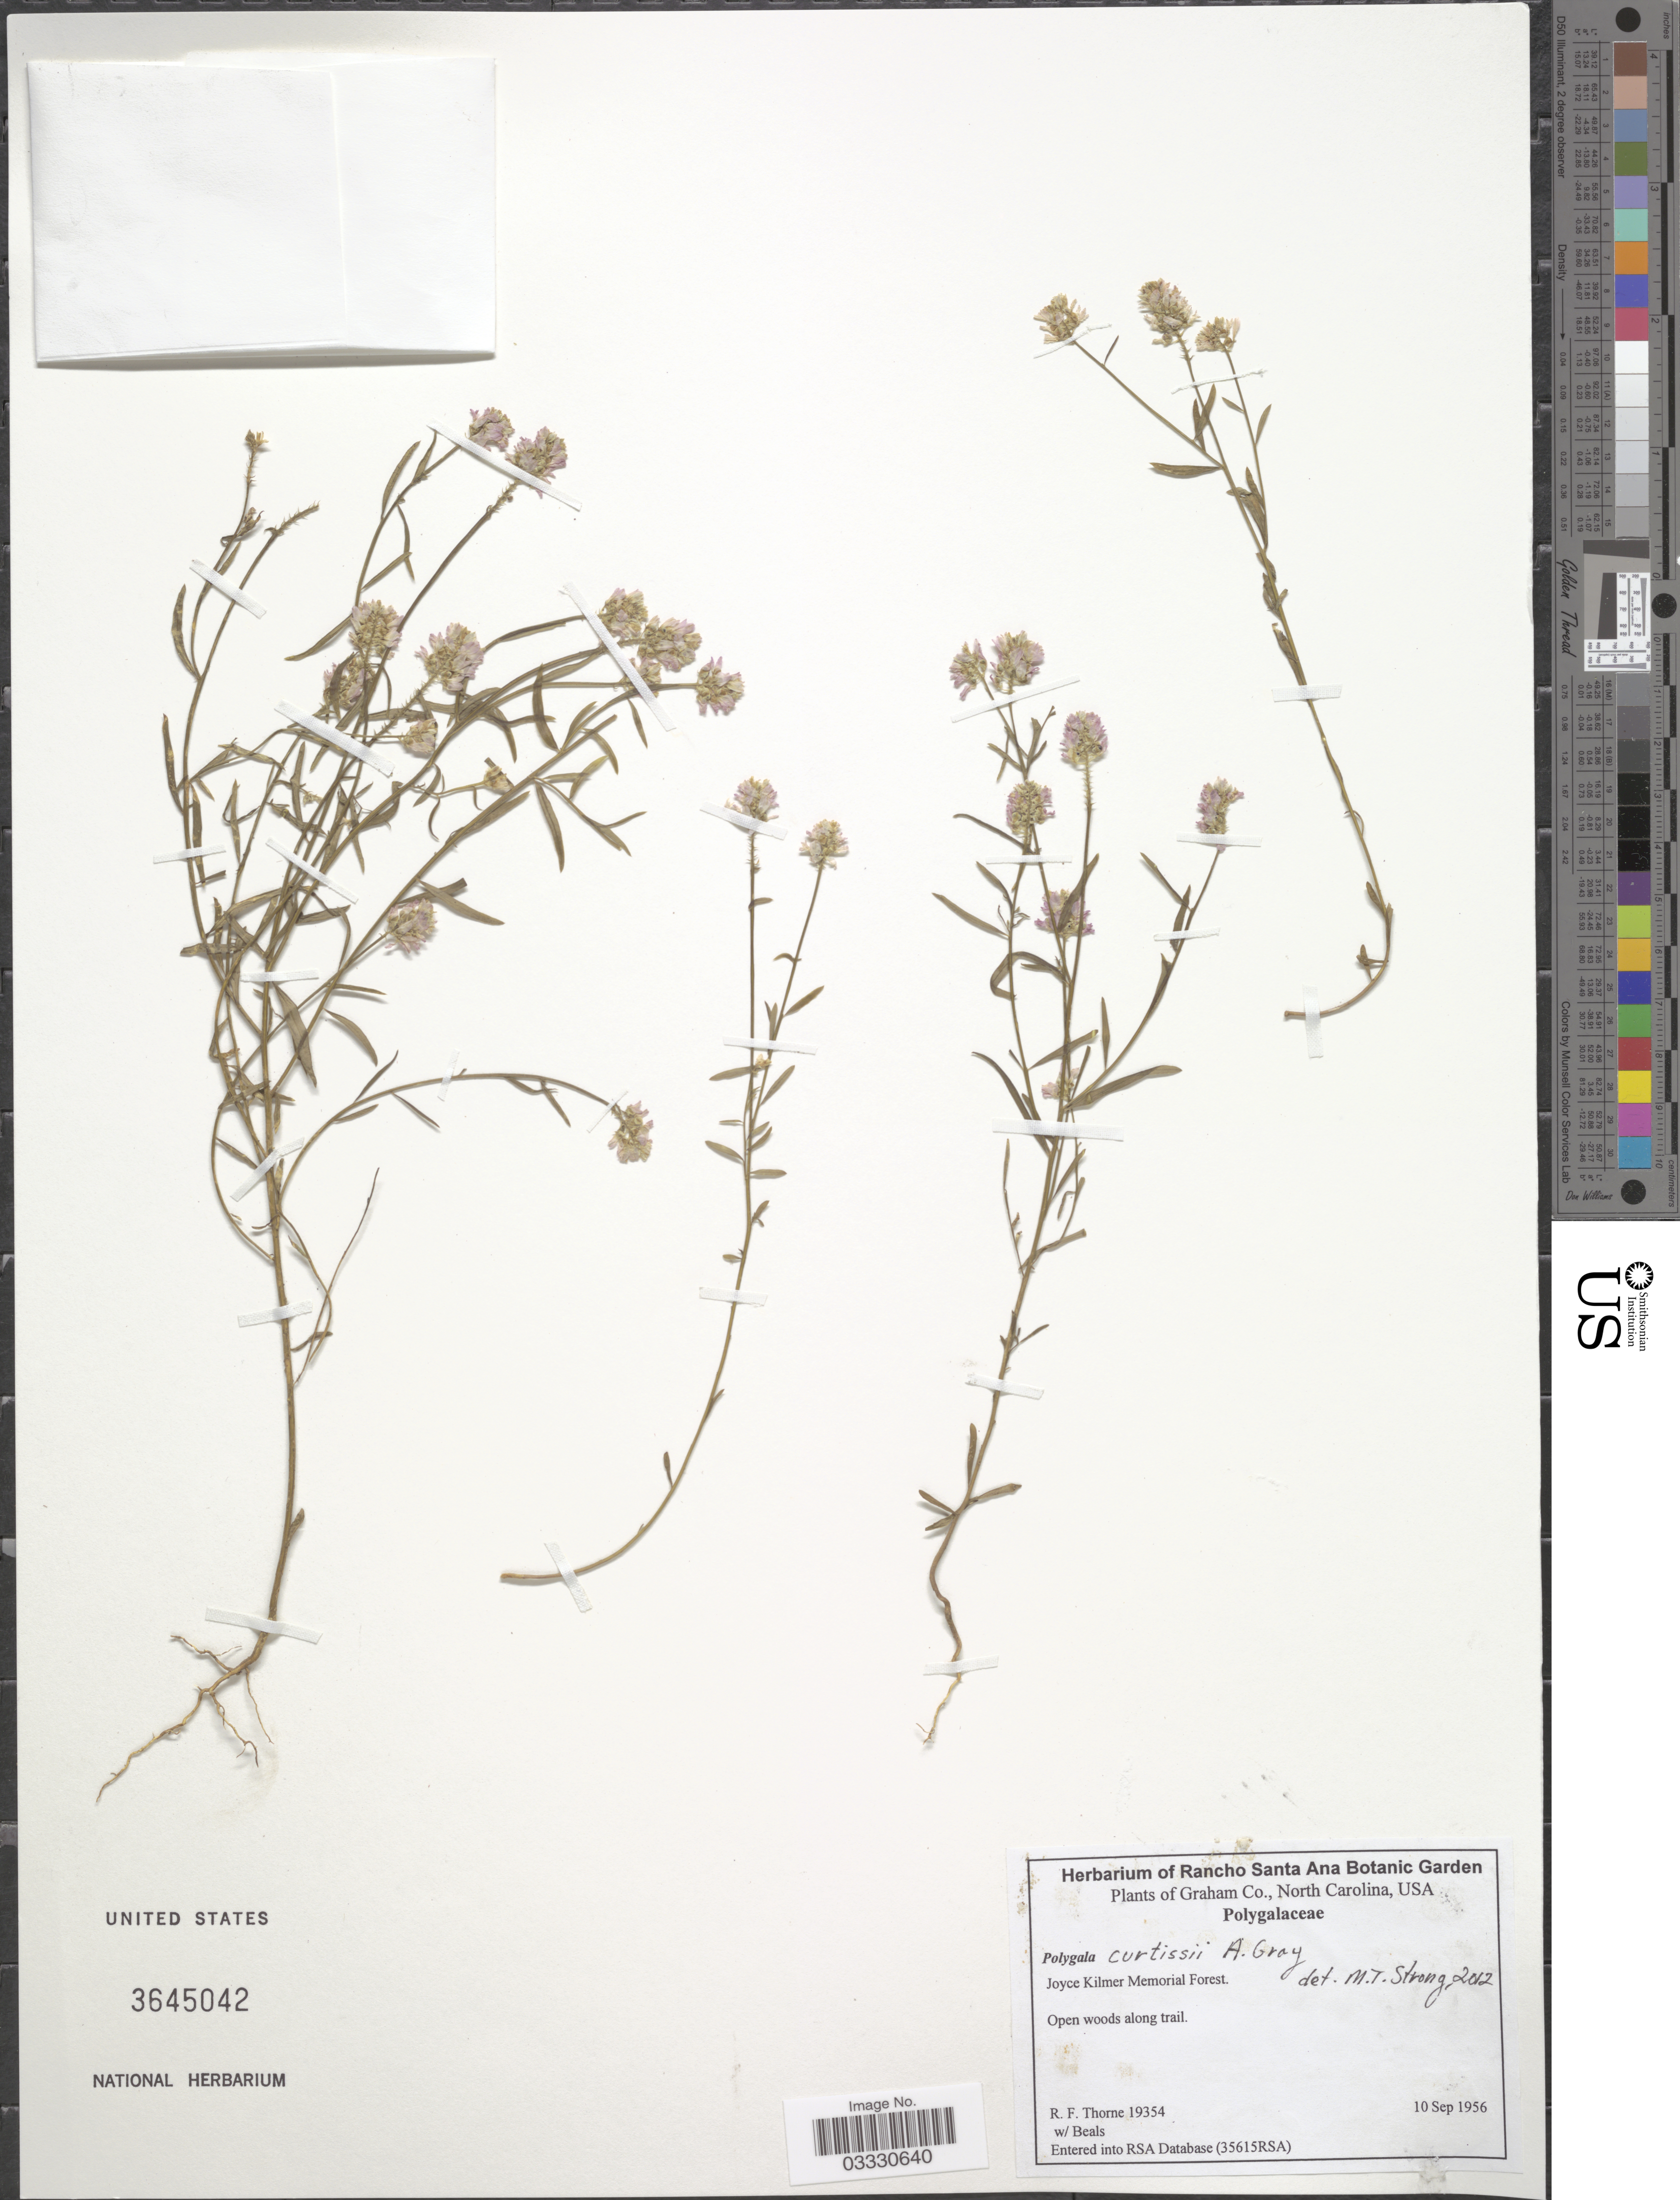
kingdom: Plantae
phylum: Tracheophyta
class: Magnoliopsida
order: Fabales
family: Polygalaceae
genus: Polygala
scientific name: Polygala curtissii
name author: A. Gray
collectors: R. Thorne & -- Beals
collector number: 19354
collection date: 1956-09-10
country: United States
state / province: North Carolina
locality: Graham Co. Joyce Kilmer Memorial Forest.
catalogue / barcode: US 3645042